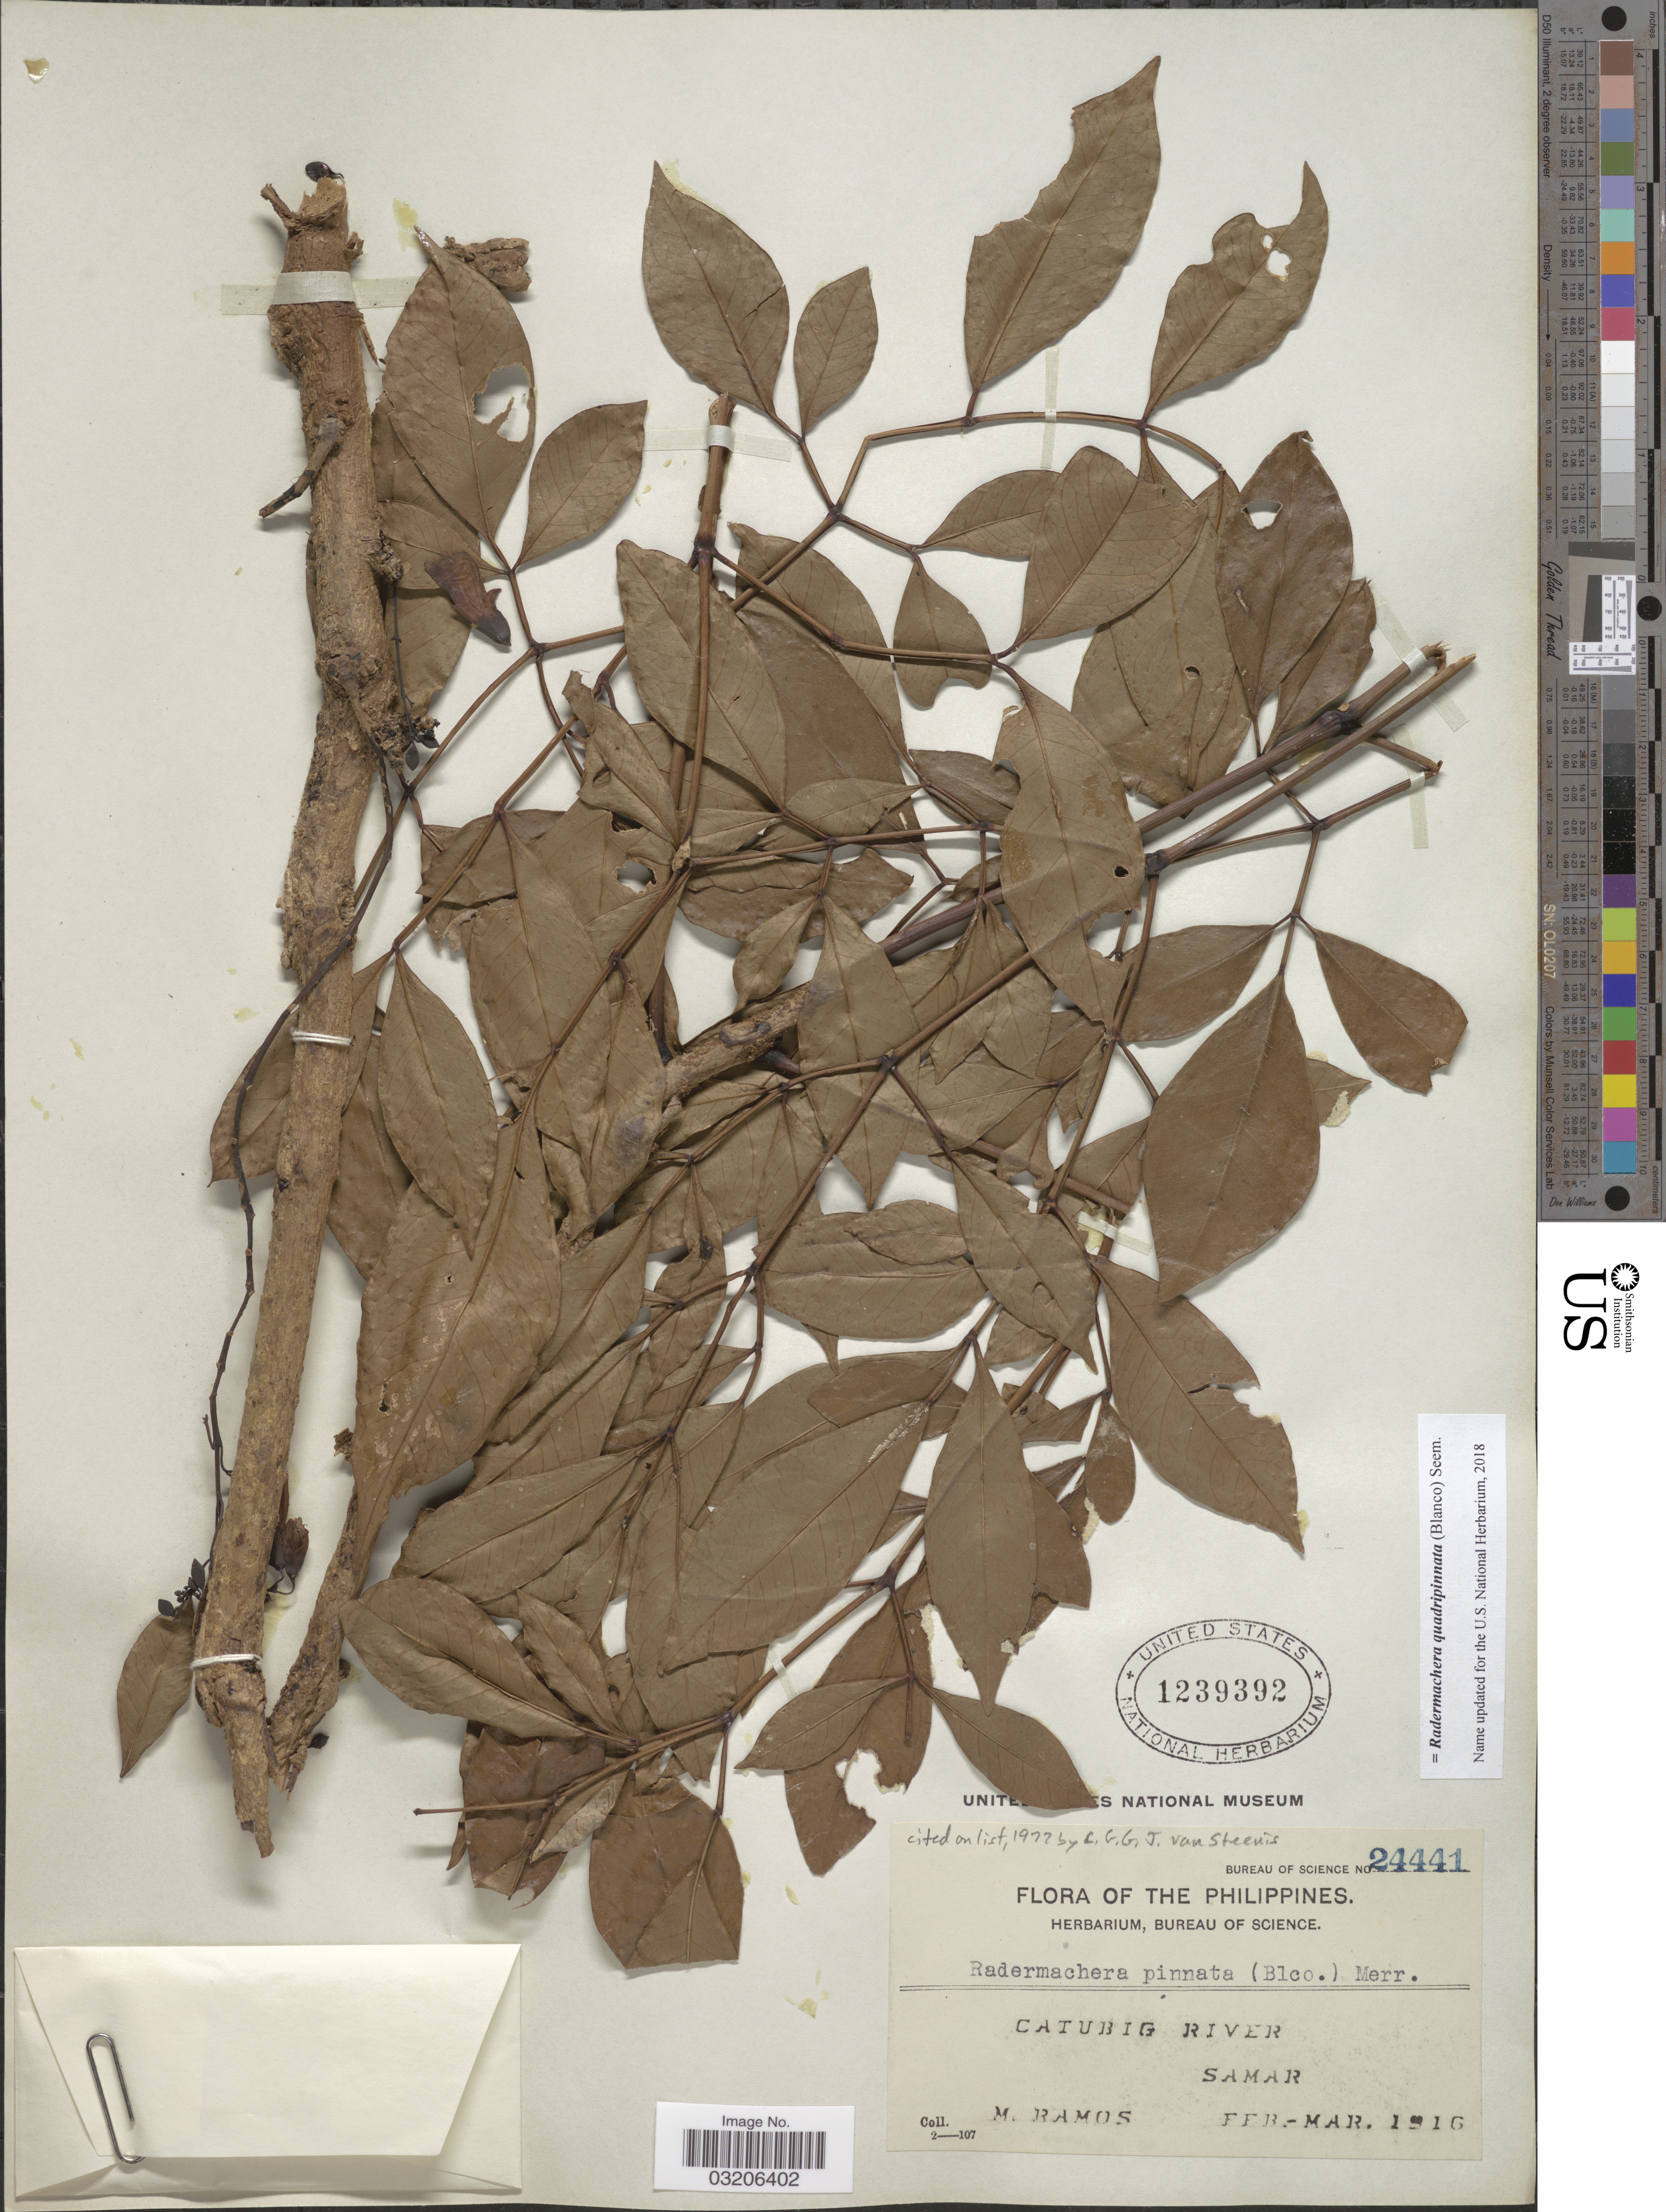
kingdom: Plantae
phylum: Tracheophyta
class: Magnoliopsida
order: Lamiales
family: Bignoniaceae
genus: Radermachera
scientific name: Radermachera quadripinnata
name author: (Blanco) Seem.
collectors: M. Ramos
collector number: Bureau of Science 24441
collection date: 1916-02/1916-03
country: Philippines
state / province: Eastern Visayas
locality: Catubig River, Samar.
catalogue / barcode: US 1239392